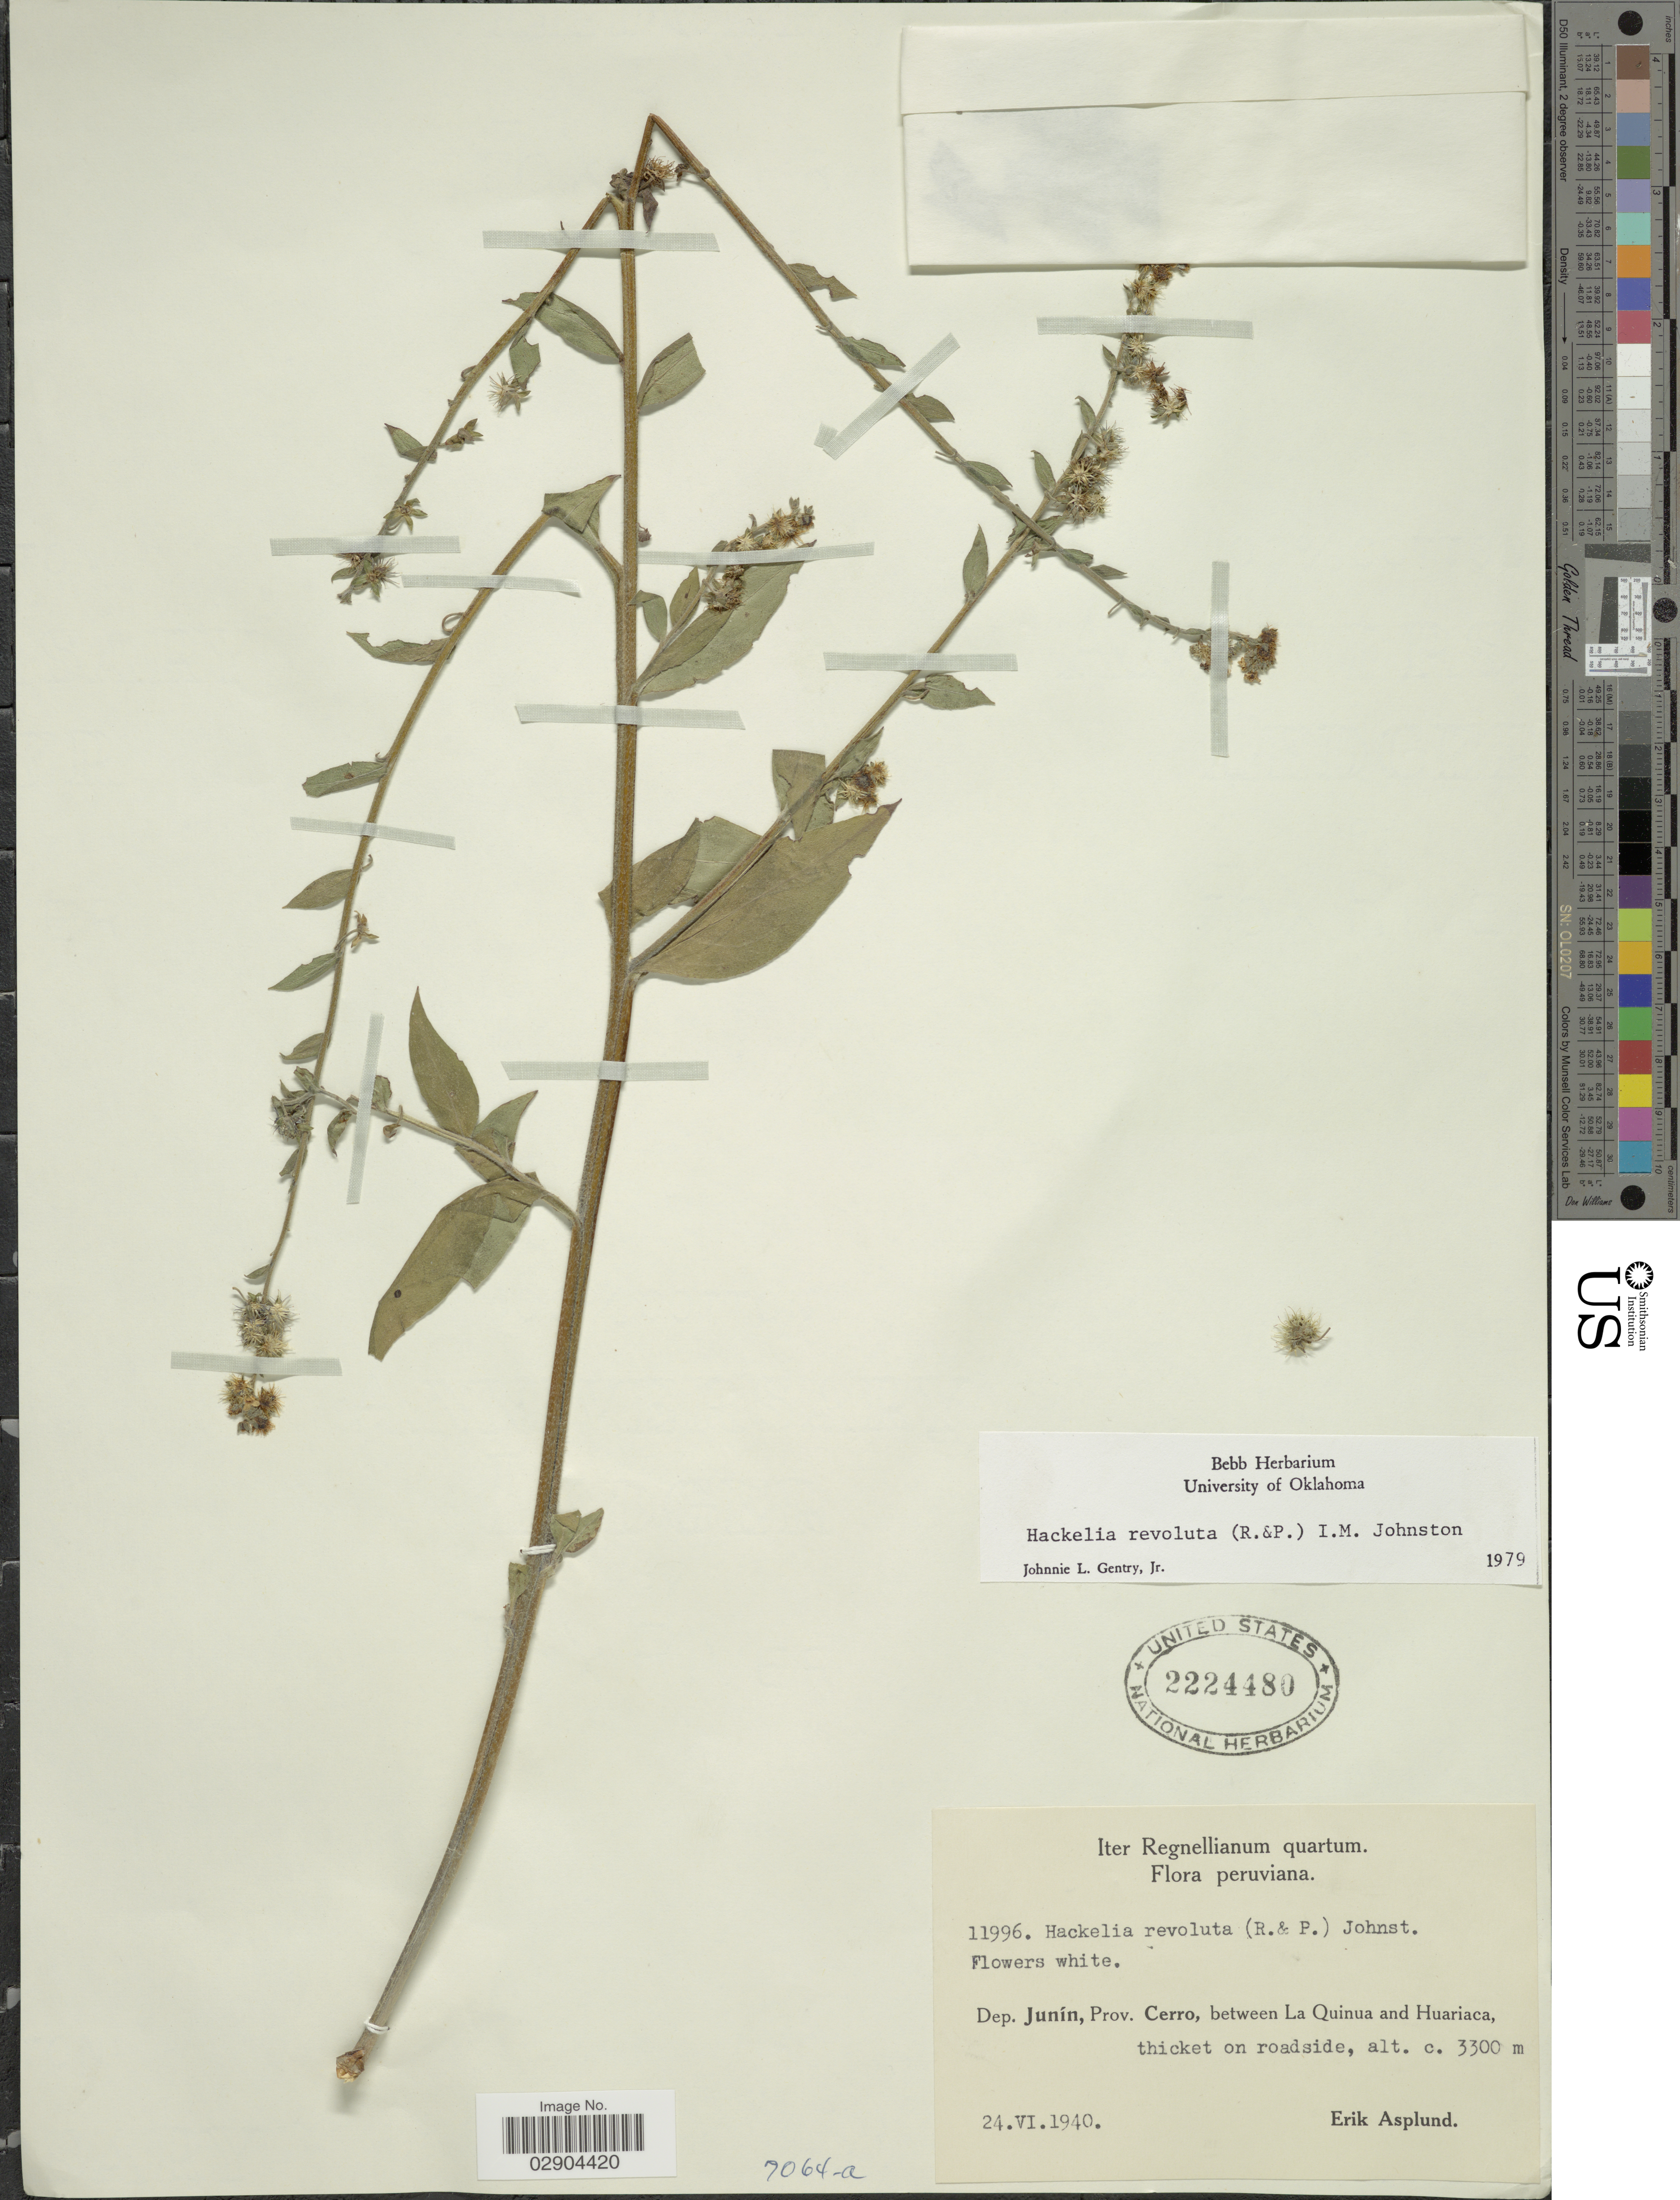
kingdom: Plantae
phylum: Tracheophyta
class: Magnoliopsida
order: Boraginales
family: Boraginaceae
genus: Hackelia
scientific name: Hackelia revoluta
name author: (Ruiz & Pav.) I.M. Johnst.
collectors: E. Asplund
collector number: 11996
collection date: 1940-06-24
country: Peru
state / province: Junín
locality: Dep. Junín, Prov. Cerro, between La Quinua and Huariaca.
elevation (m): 3300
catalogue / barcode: US 2224480